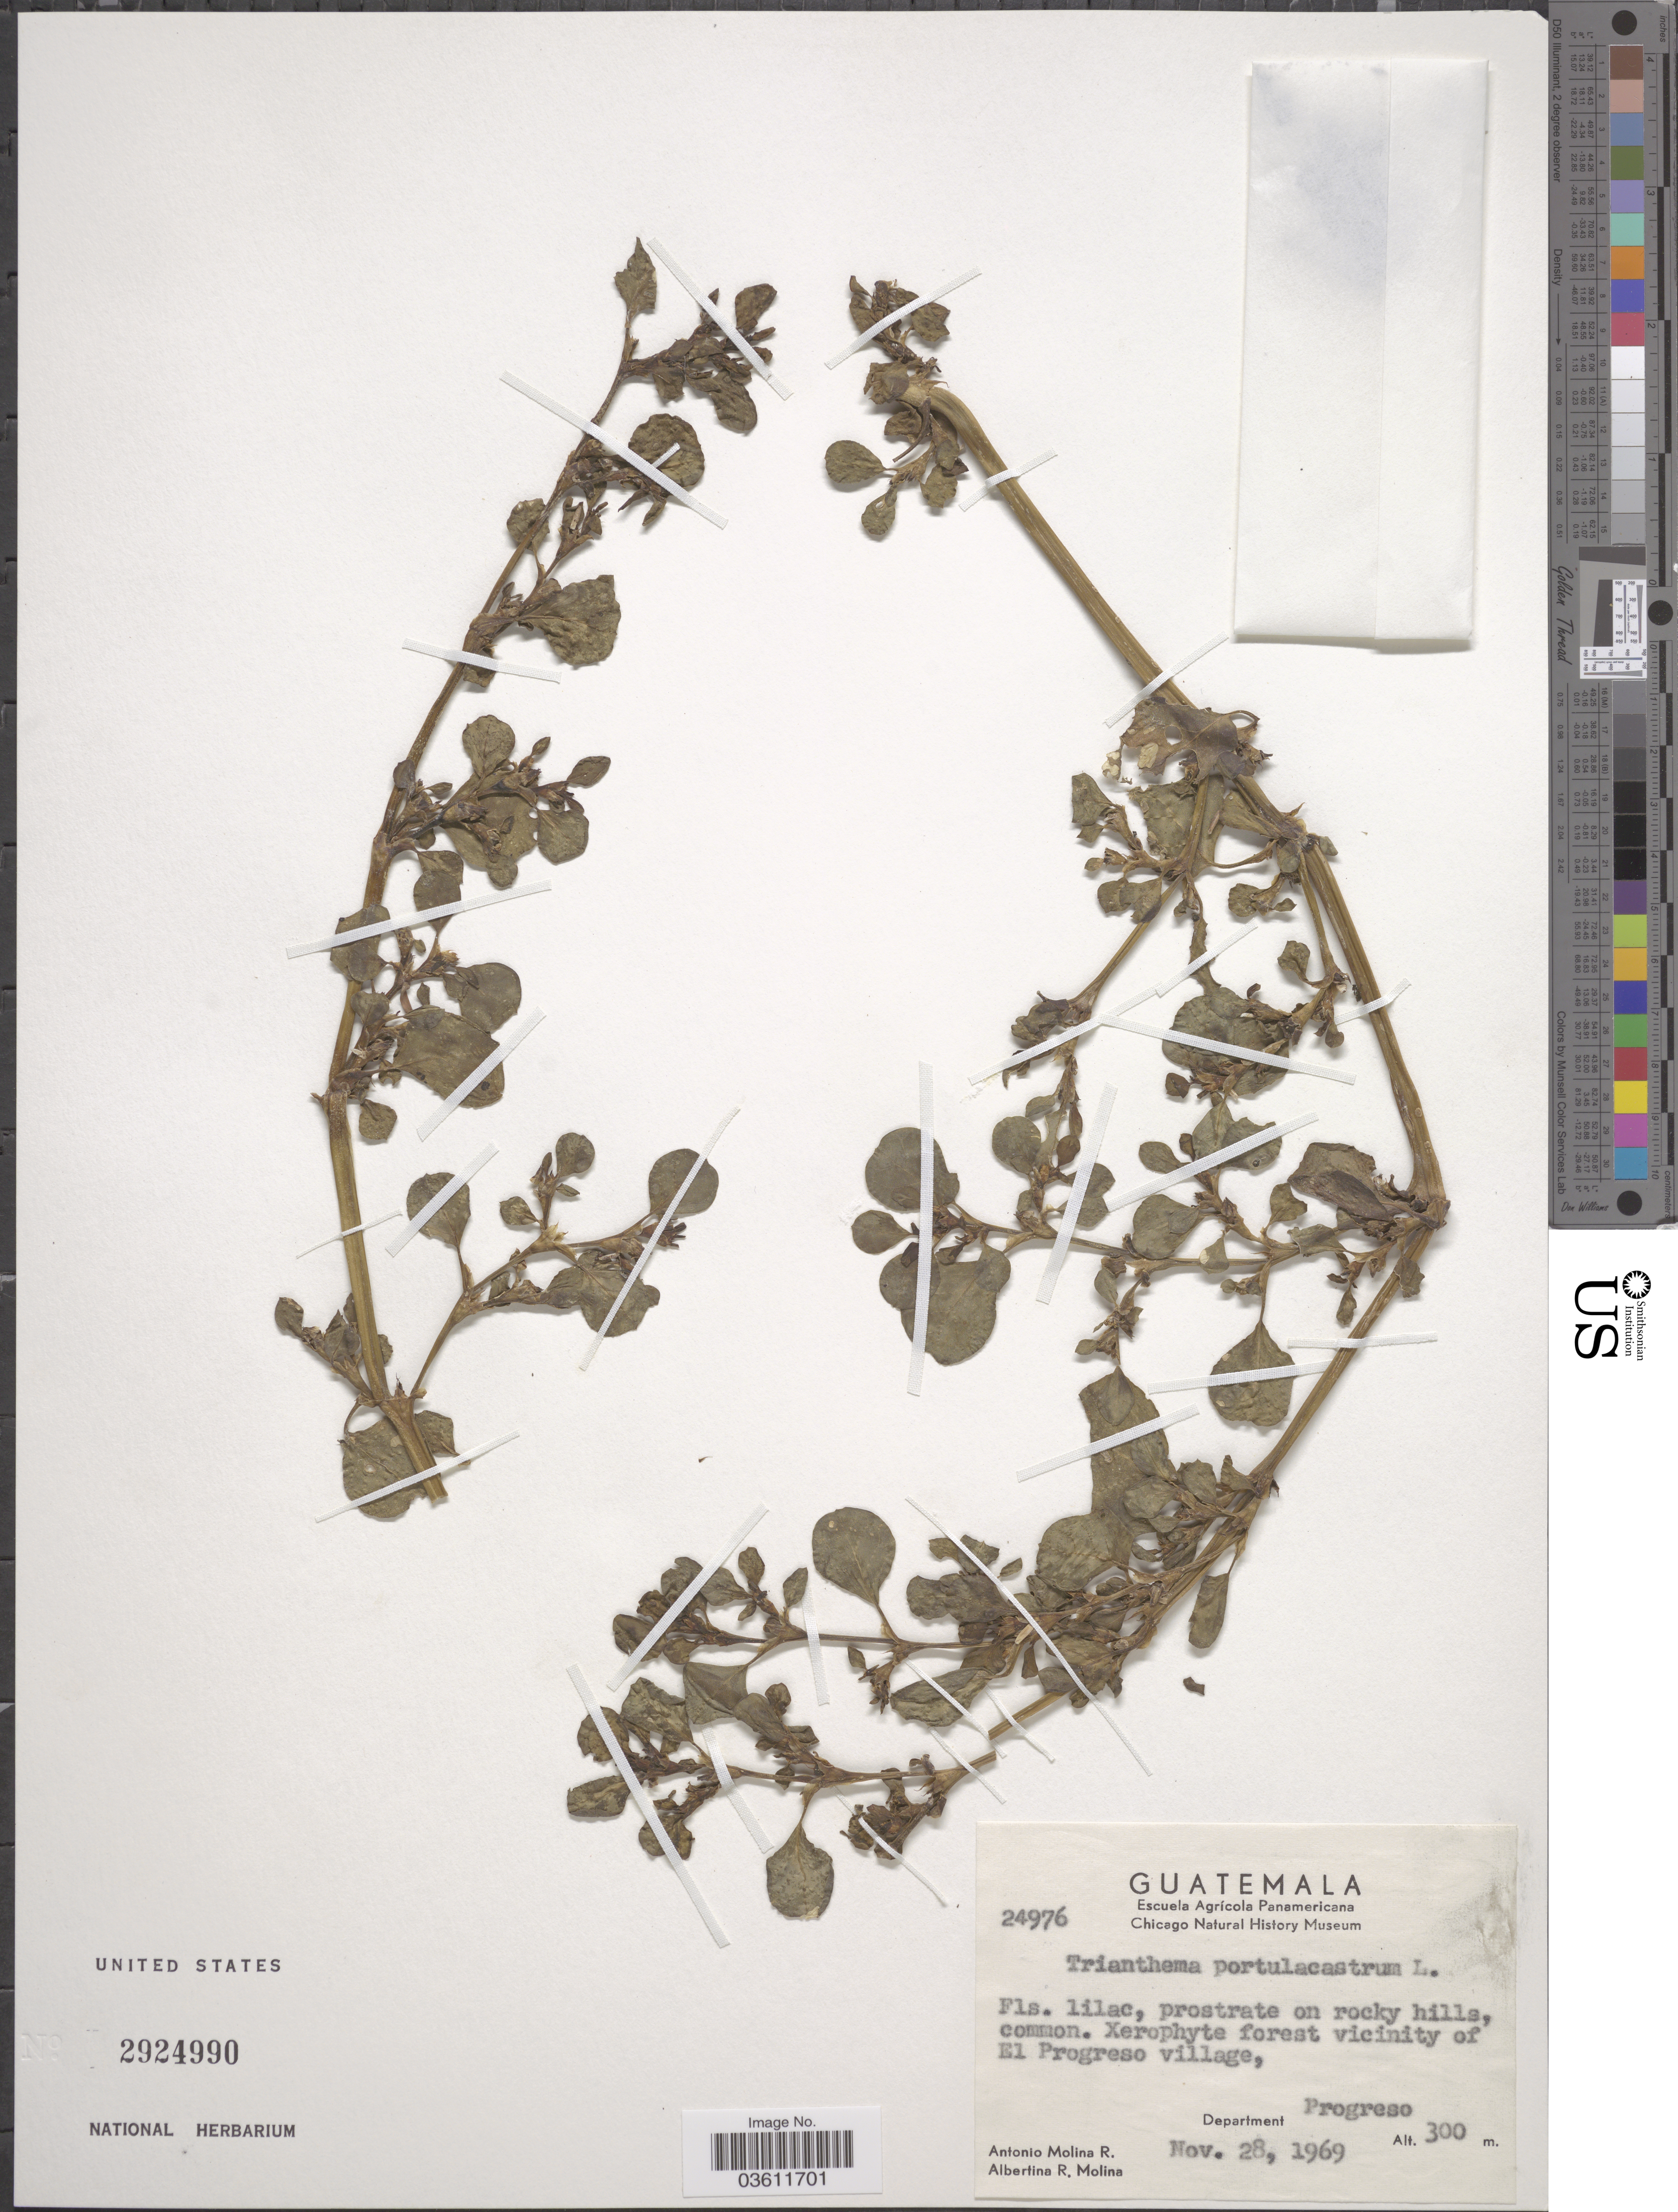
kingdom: Plantae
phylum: Tracheophyta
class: Magnoliopsida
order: Caryophyllales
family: Aizoaceae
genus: Trianthema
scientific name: Trianthema portulacastrum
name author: L.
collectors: A. Molina R. & A. R. Molina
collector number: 24976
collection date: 1969-11-28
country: Guatemala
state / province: El Progreso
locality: Vicinity of El Progreso village, Department Progreso.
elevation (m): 300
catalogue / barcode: US 2924990